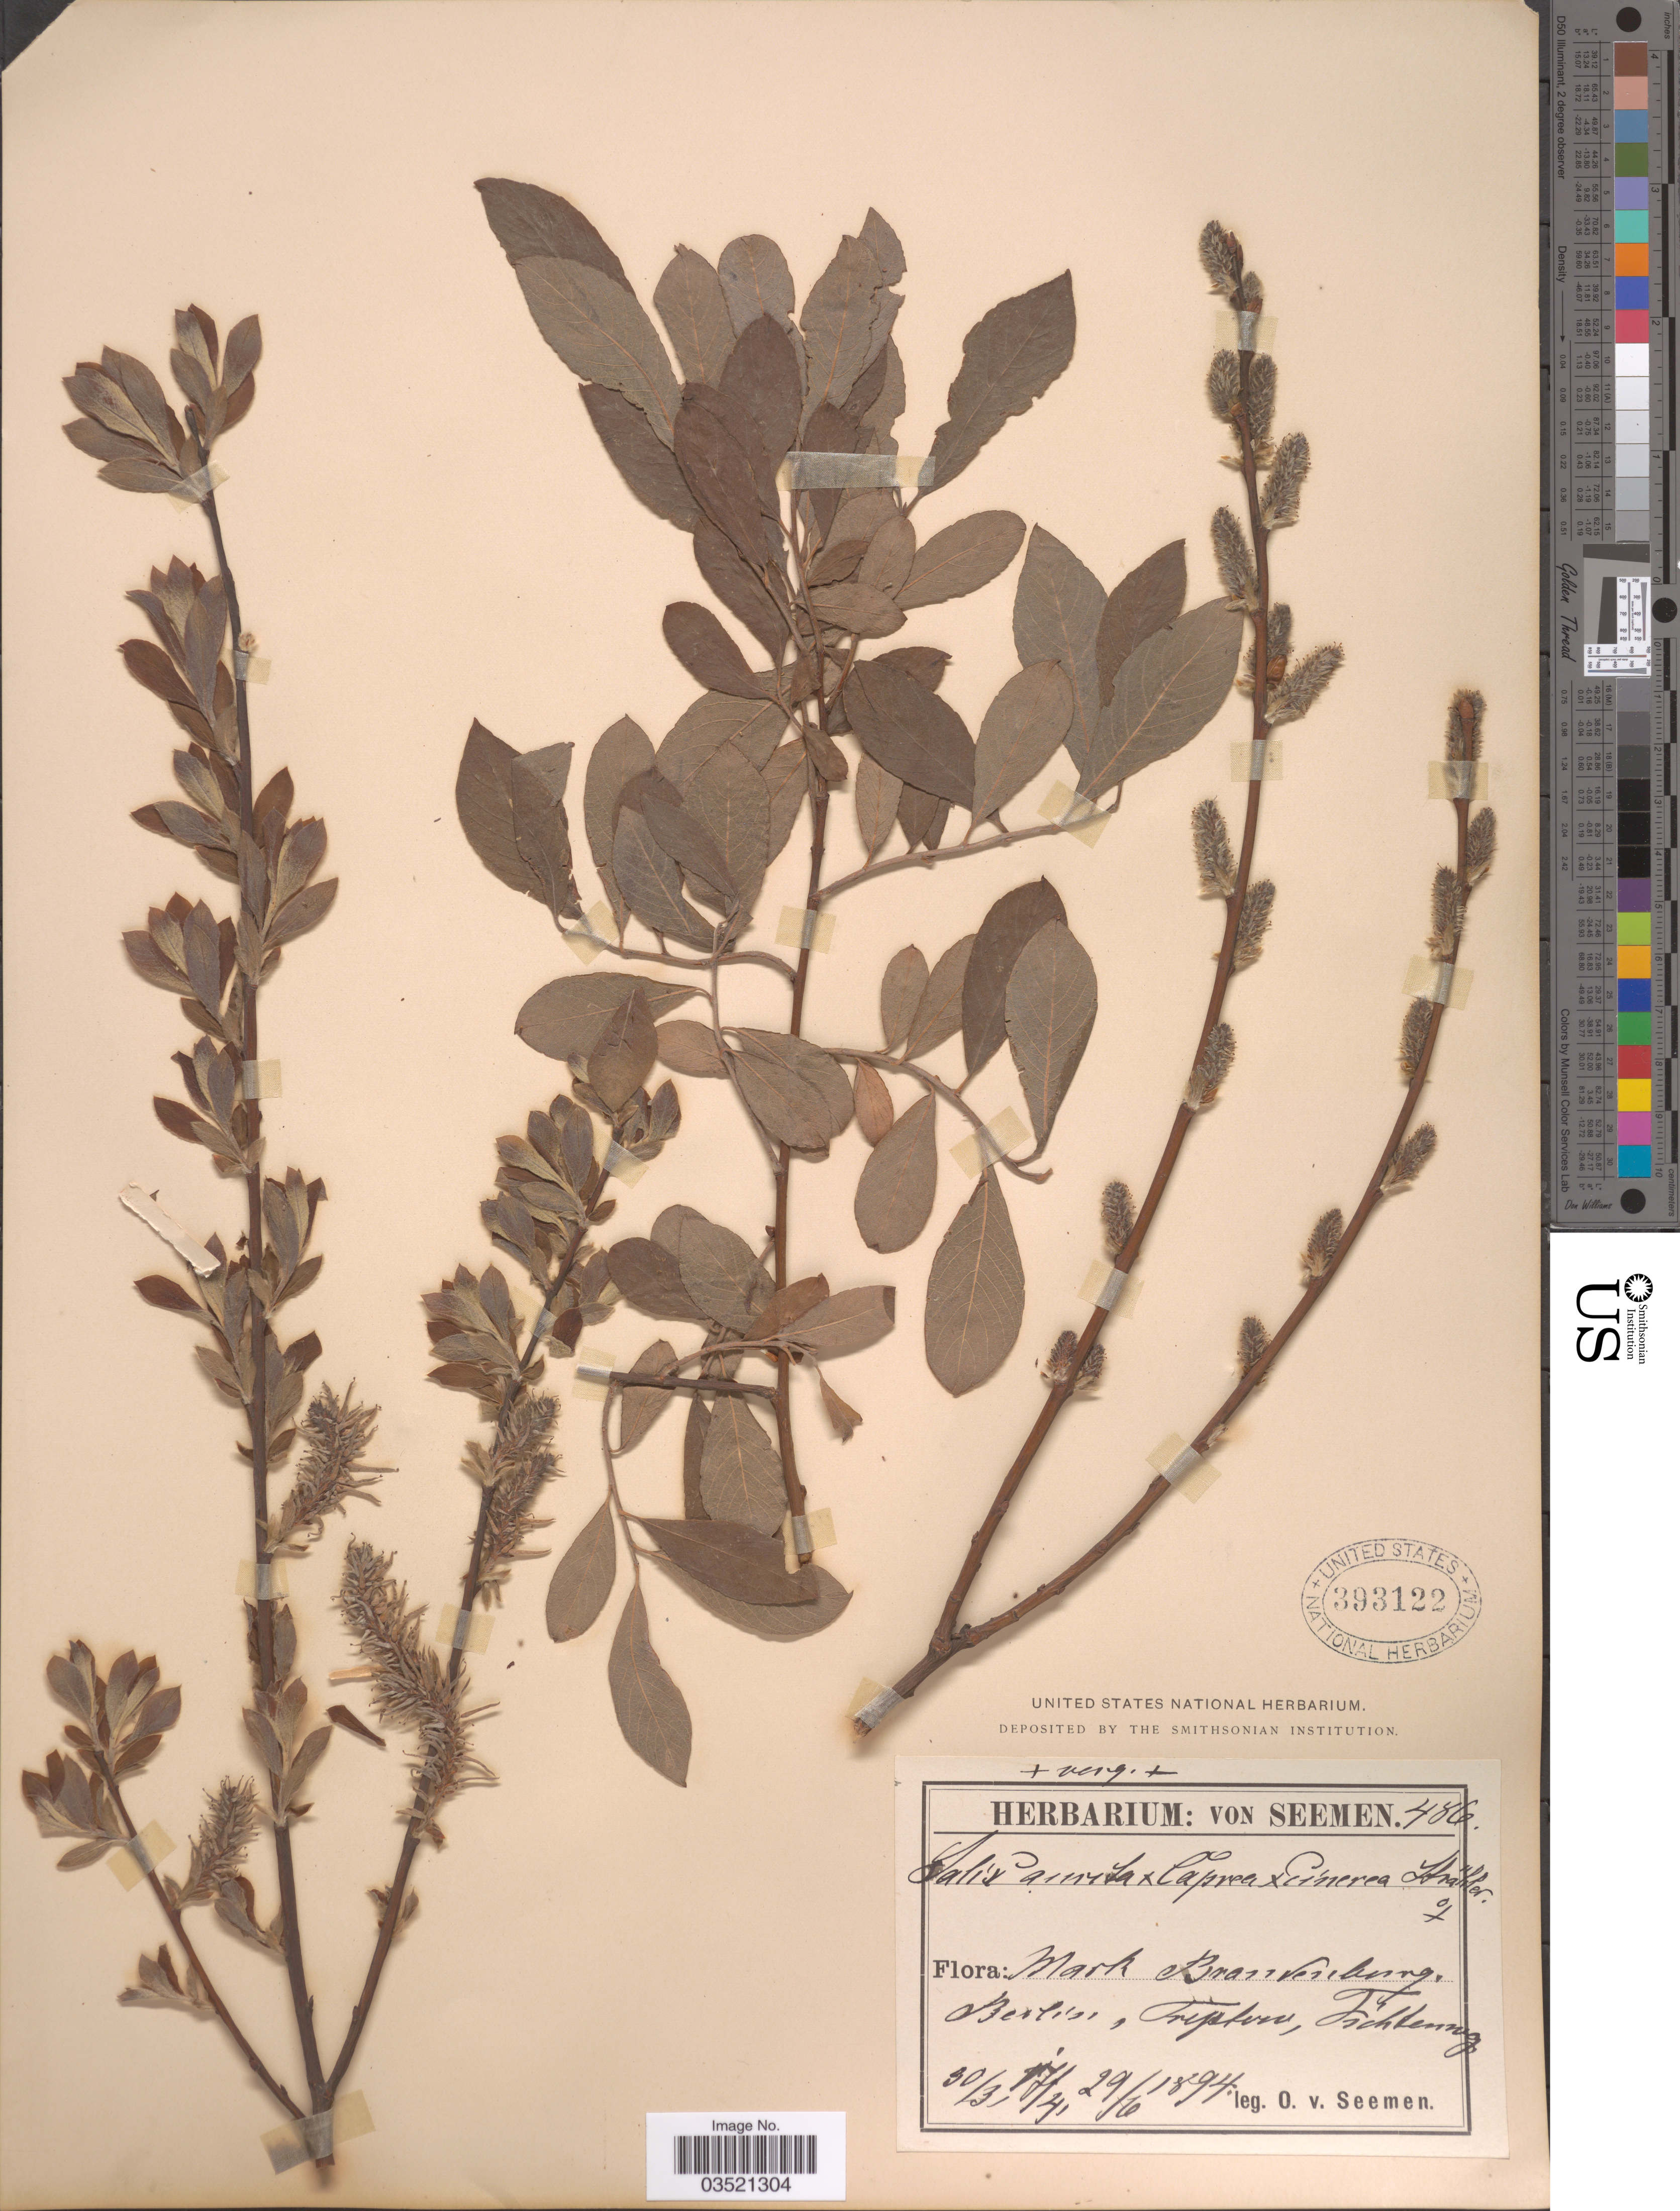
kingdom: Plantae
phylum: Tracheophyta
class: Magnoliopsida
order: Malpighiales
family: Salicaceae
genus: Salix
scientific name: Salix aurita x S. caprea L. x S. cinerea L.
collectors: K. O. von Seemen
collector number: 486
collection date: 1894-03-30/1894-06-29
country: Germany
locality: Mark Brandenburg, Berlin, Treptow, Fichtenweg.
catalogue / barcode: US 393122